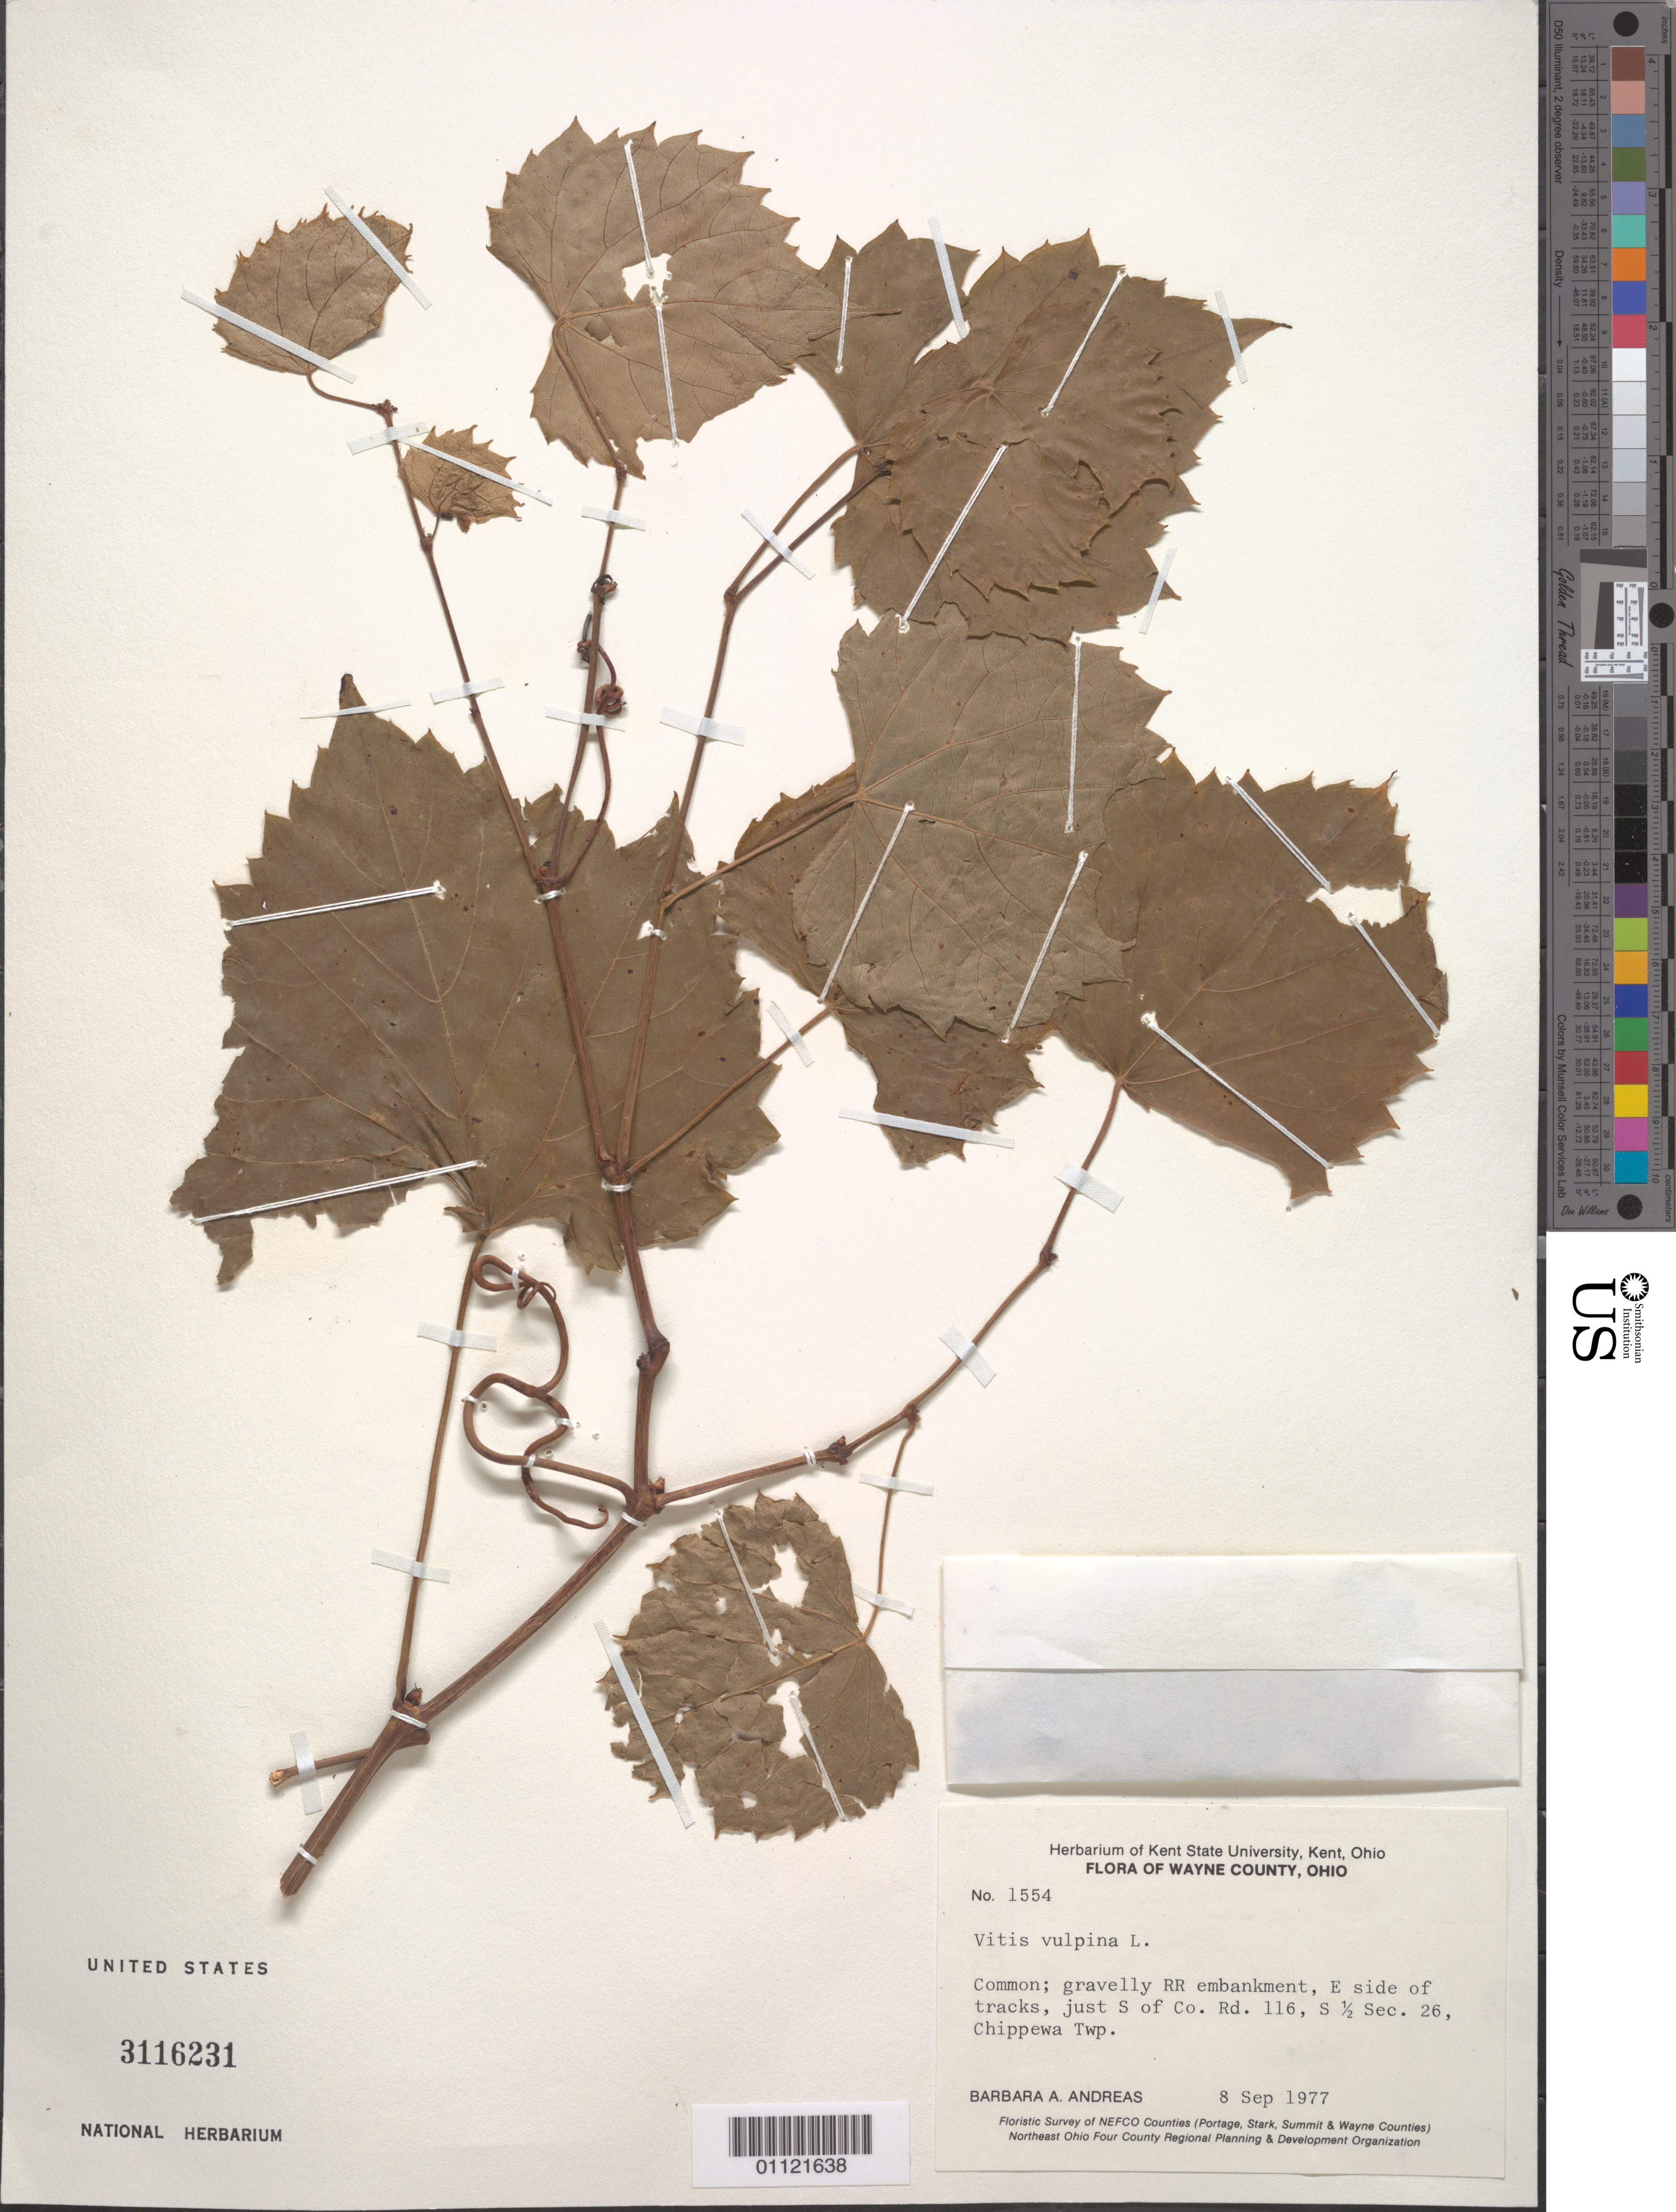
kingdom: Plantae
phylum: Tracheophyta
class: Magnoliopsida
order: Vitales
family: Vitaceae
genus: Vitis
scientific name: Vitis vulpina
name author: L.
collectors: B. A. Andreas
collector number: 1554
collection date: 1977-09-08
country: United States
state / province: Ohio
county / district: Wayne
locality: gravelly RR embankment, E side of tracks, just S of Co. Rd. 166, S 1/2 Sec. 26, Chippewa Twp.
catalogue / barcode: US 3116231